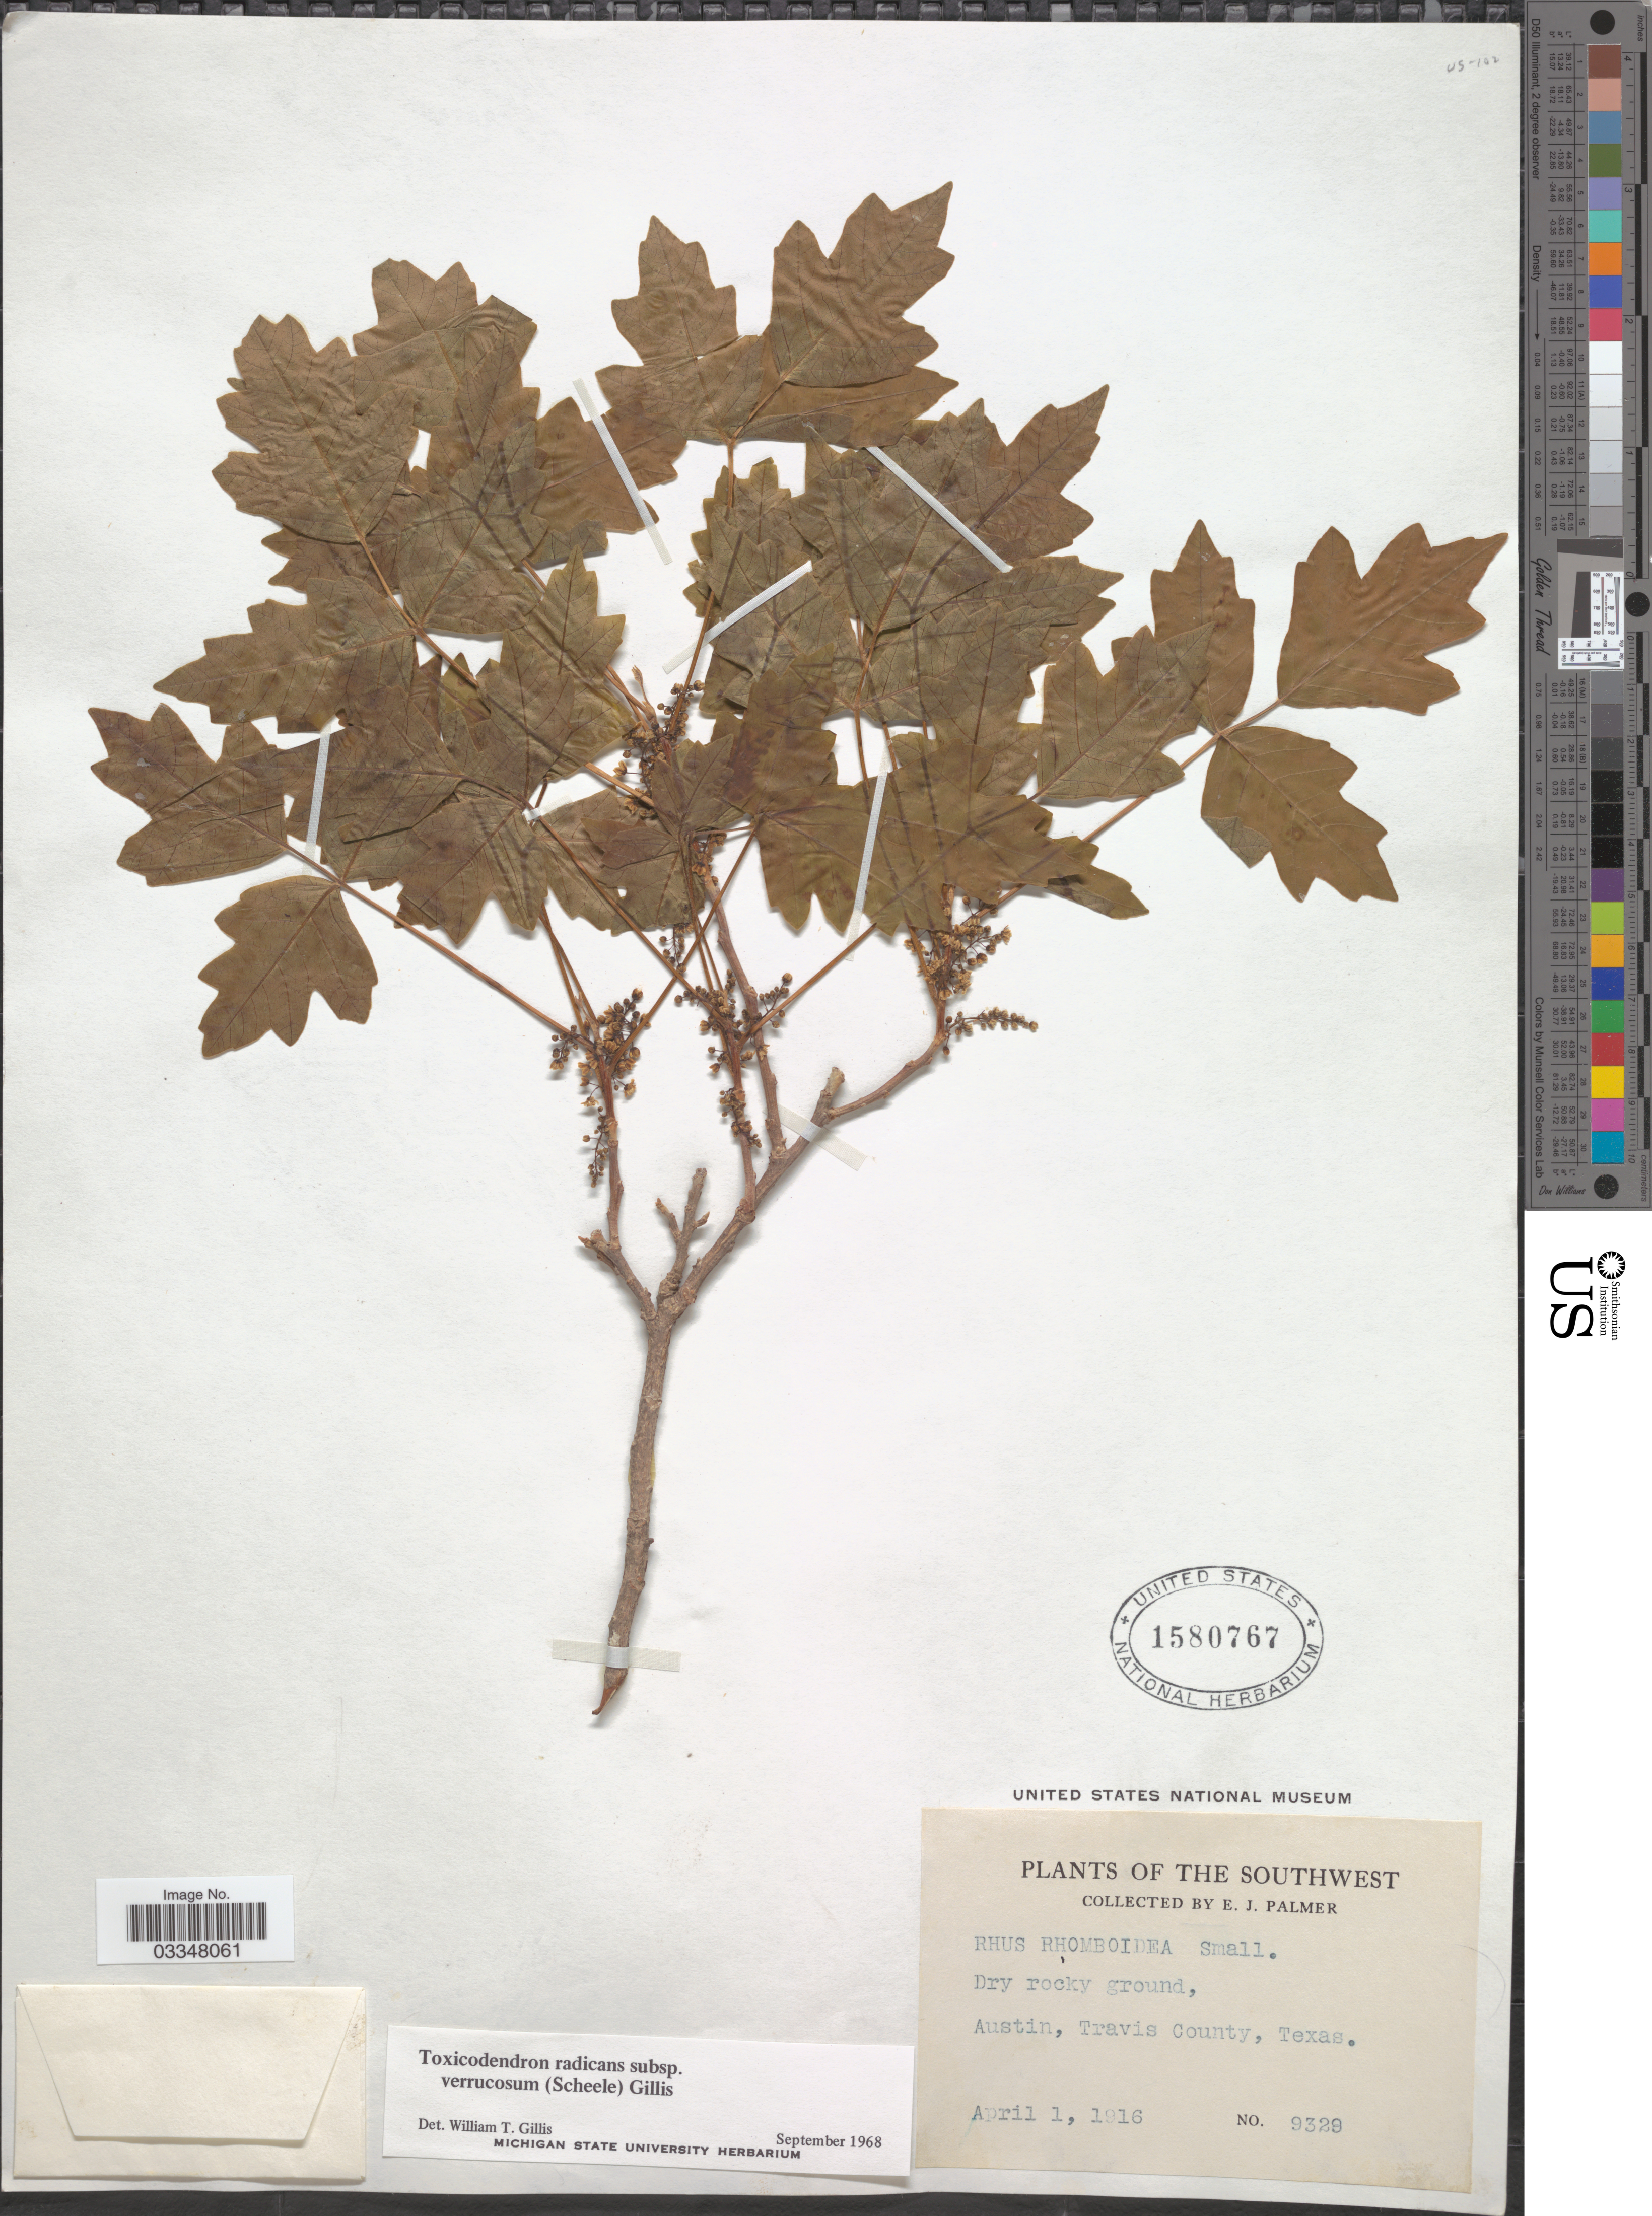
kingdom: Plantae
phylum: Tracheophyta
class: Magnoliopsida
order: Sapindales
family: Anacardiaceae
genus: Toxicodendron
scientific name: Toxicodendron radicans subsp. verrucosum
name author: (Scheele) Gillis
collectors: E. J. Palmer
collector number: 9329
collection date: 1916-04-01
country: United States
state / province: Texas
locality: The Southwest. Austin, Travis County.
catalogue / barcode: US 1580767